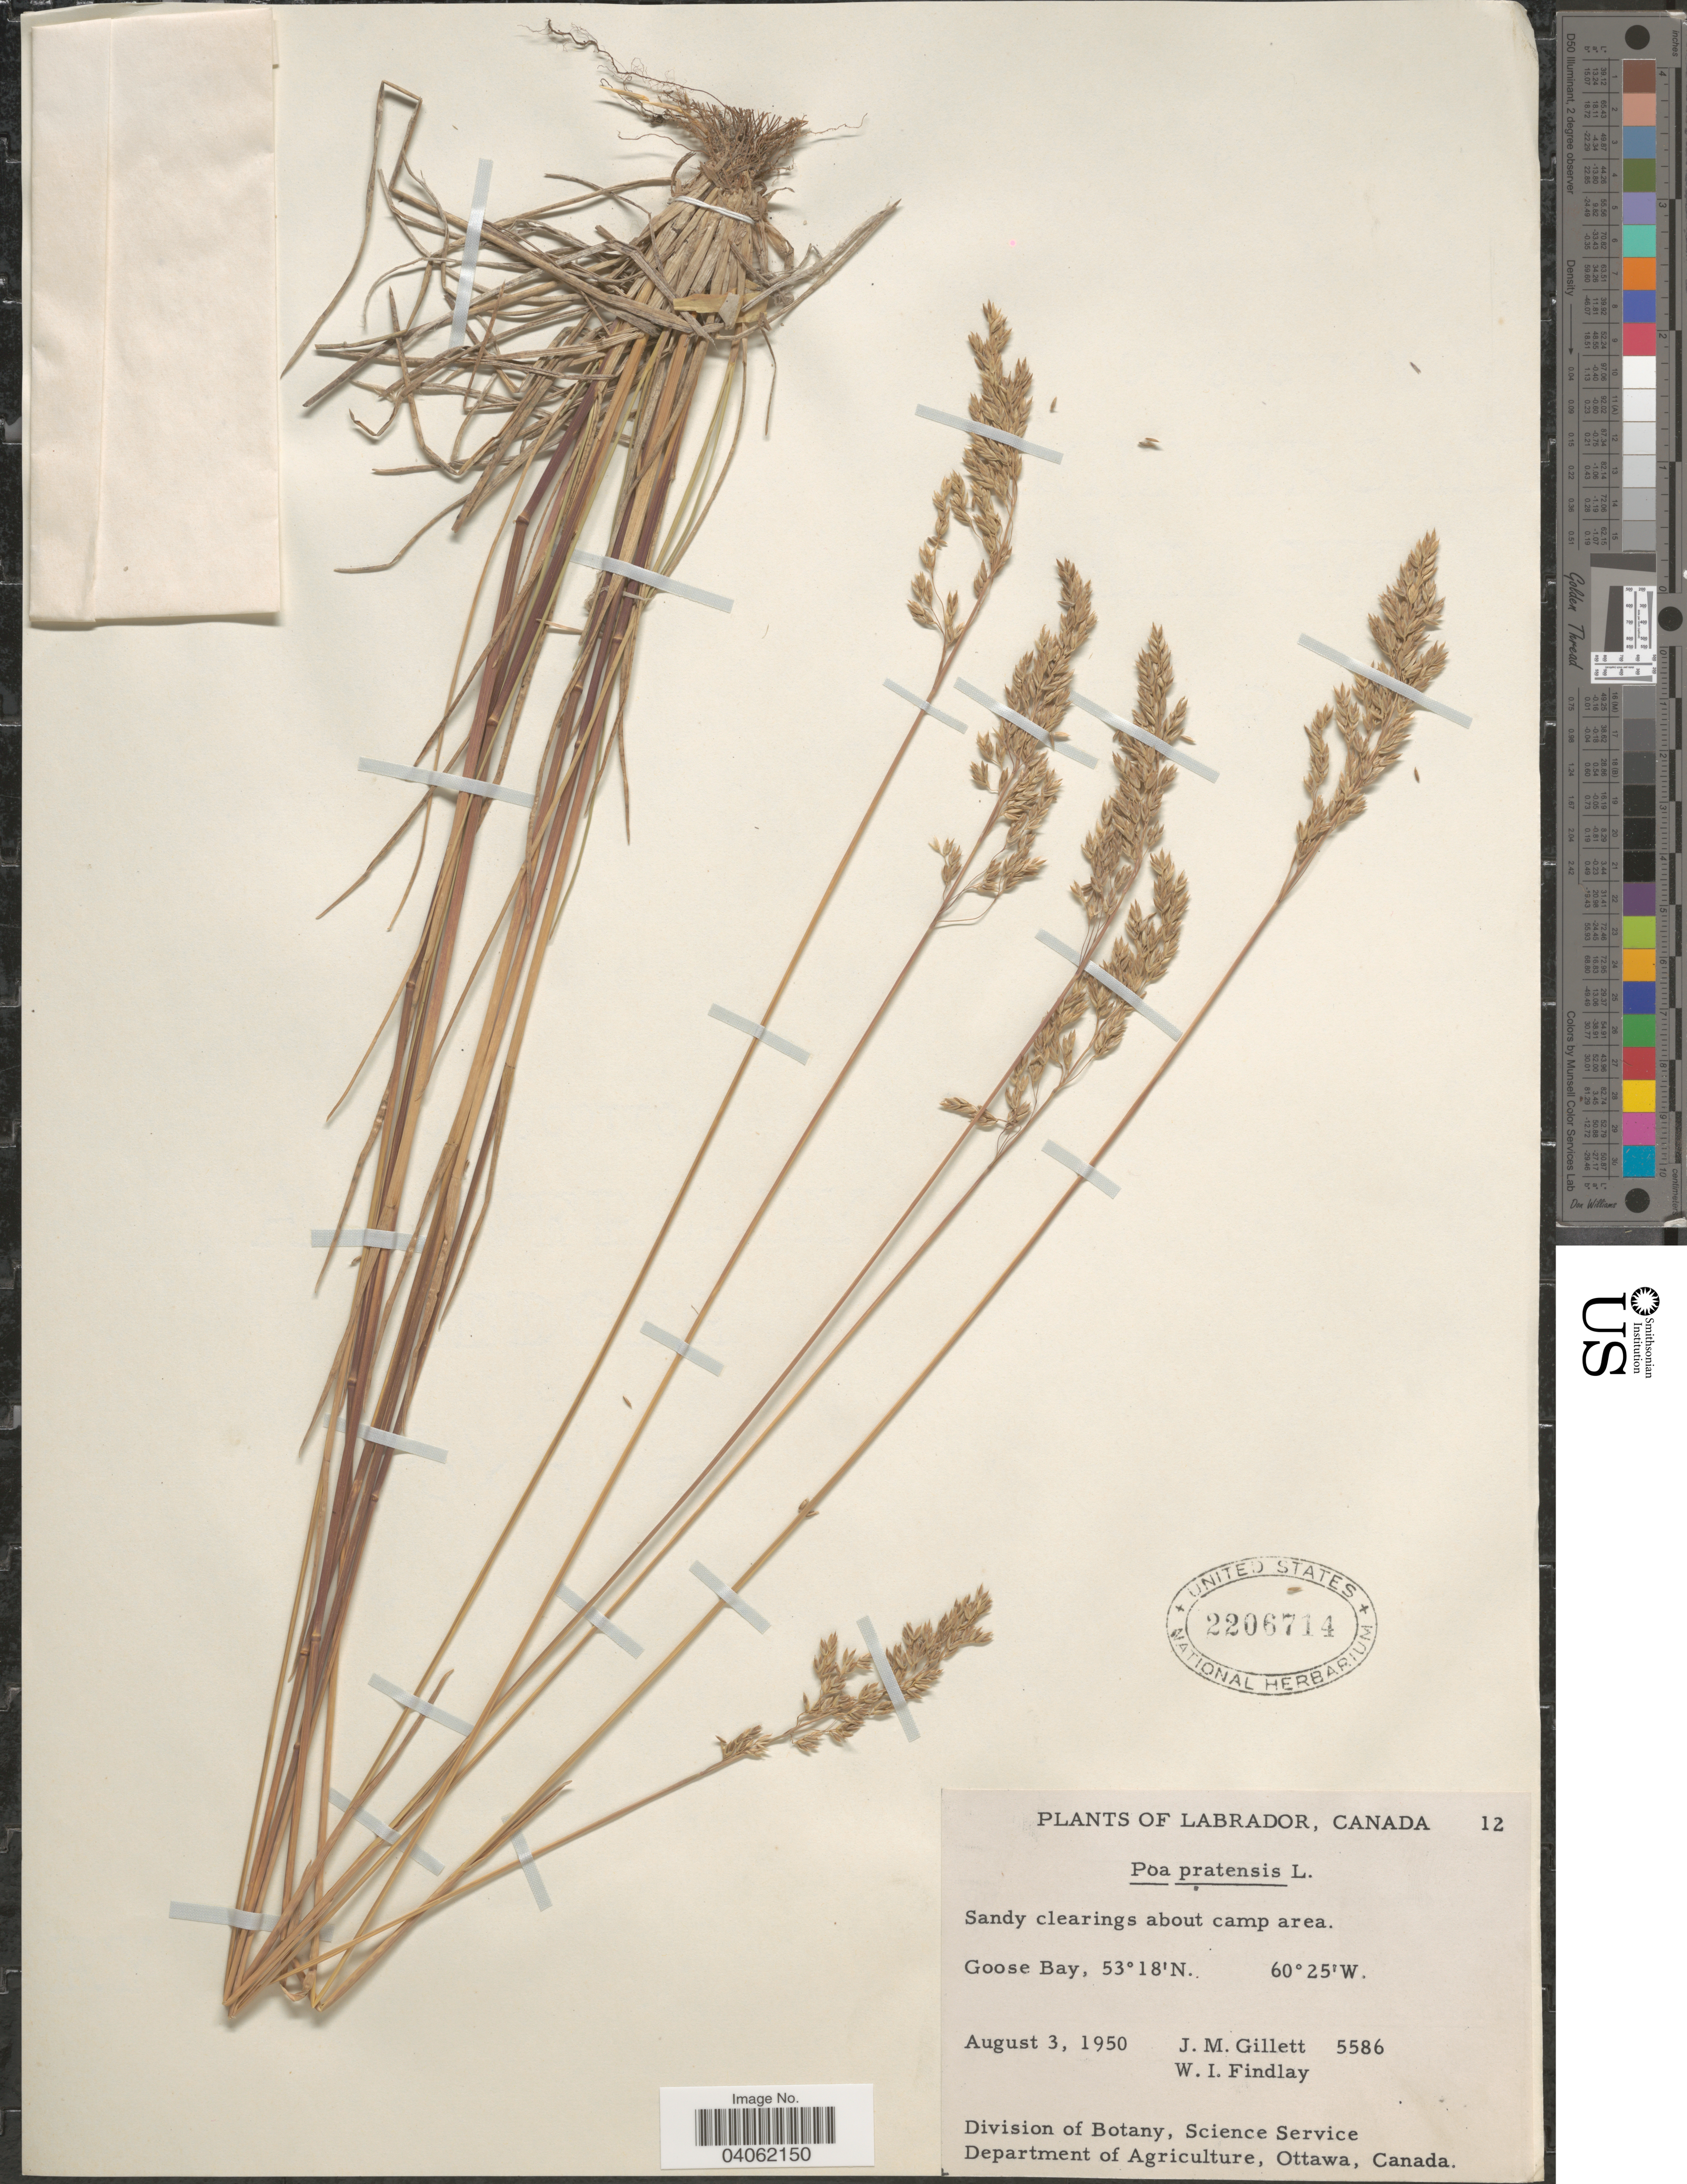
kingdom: Plantae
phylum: Tracheophyta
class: Liliopsida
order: Poales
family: Poaceae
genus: Poa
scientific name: Poa pratensis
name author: L.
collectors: J. M. Gillett & W. Findlay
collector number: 5586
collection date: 1950-08-03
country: Canada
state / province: Newfoundland and Labrador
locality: Labrador. About camp area. Goose Bay.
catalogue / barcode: US 2206714